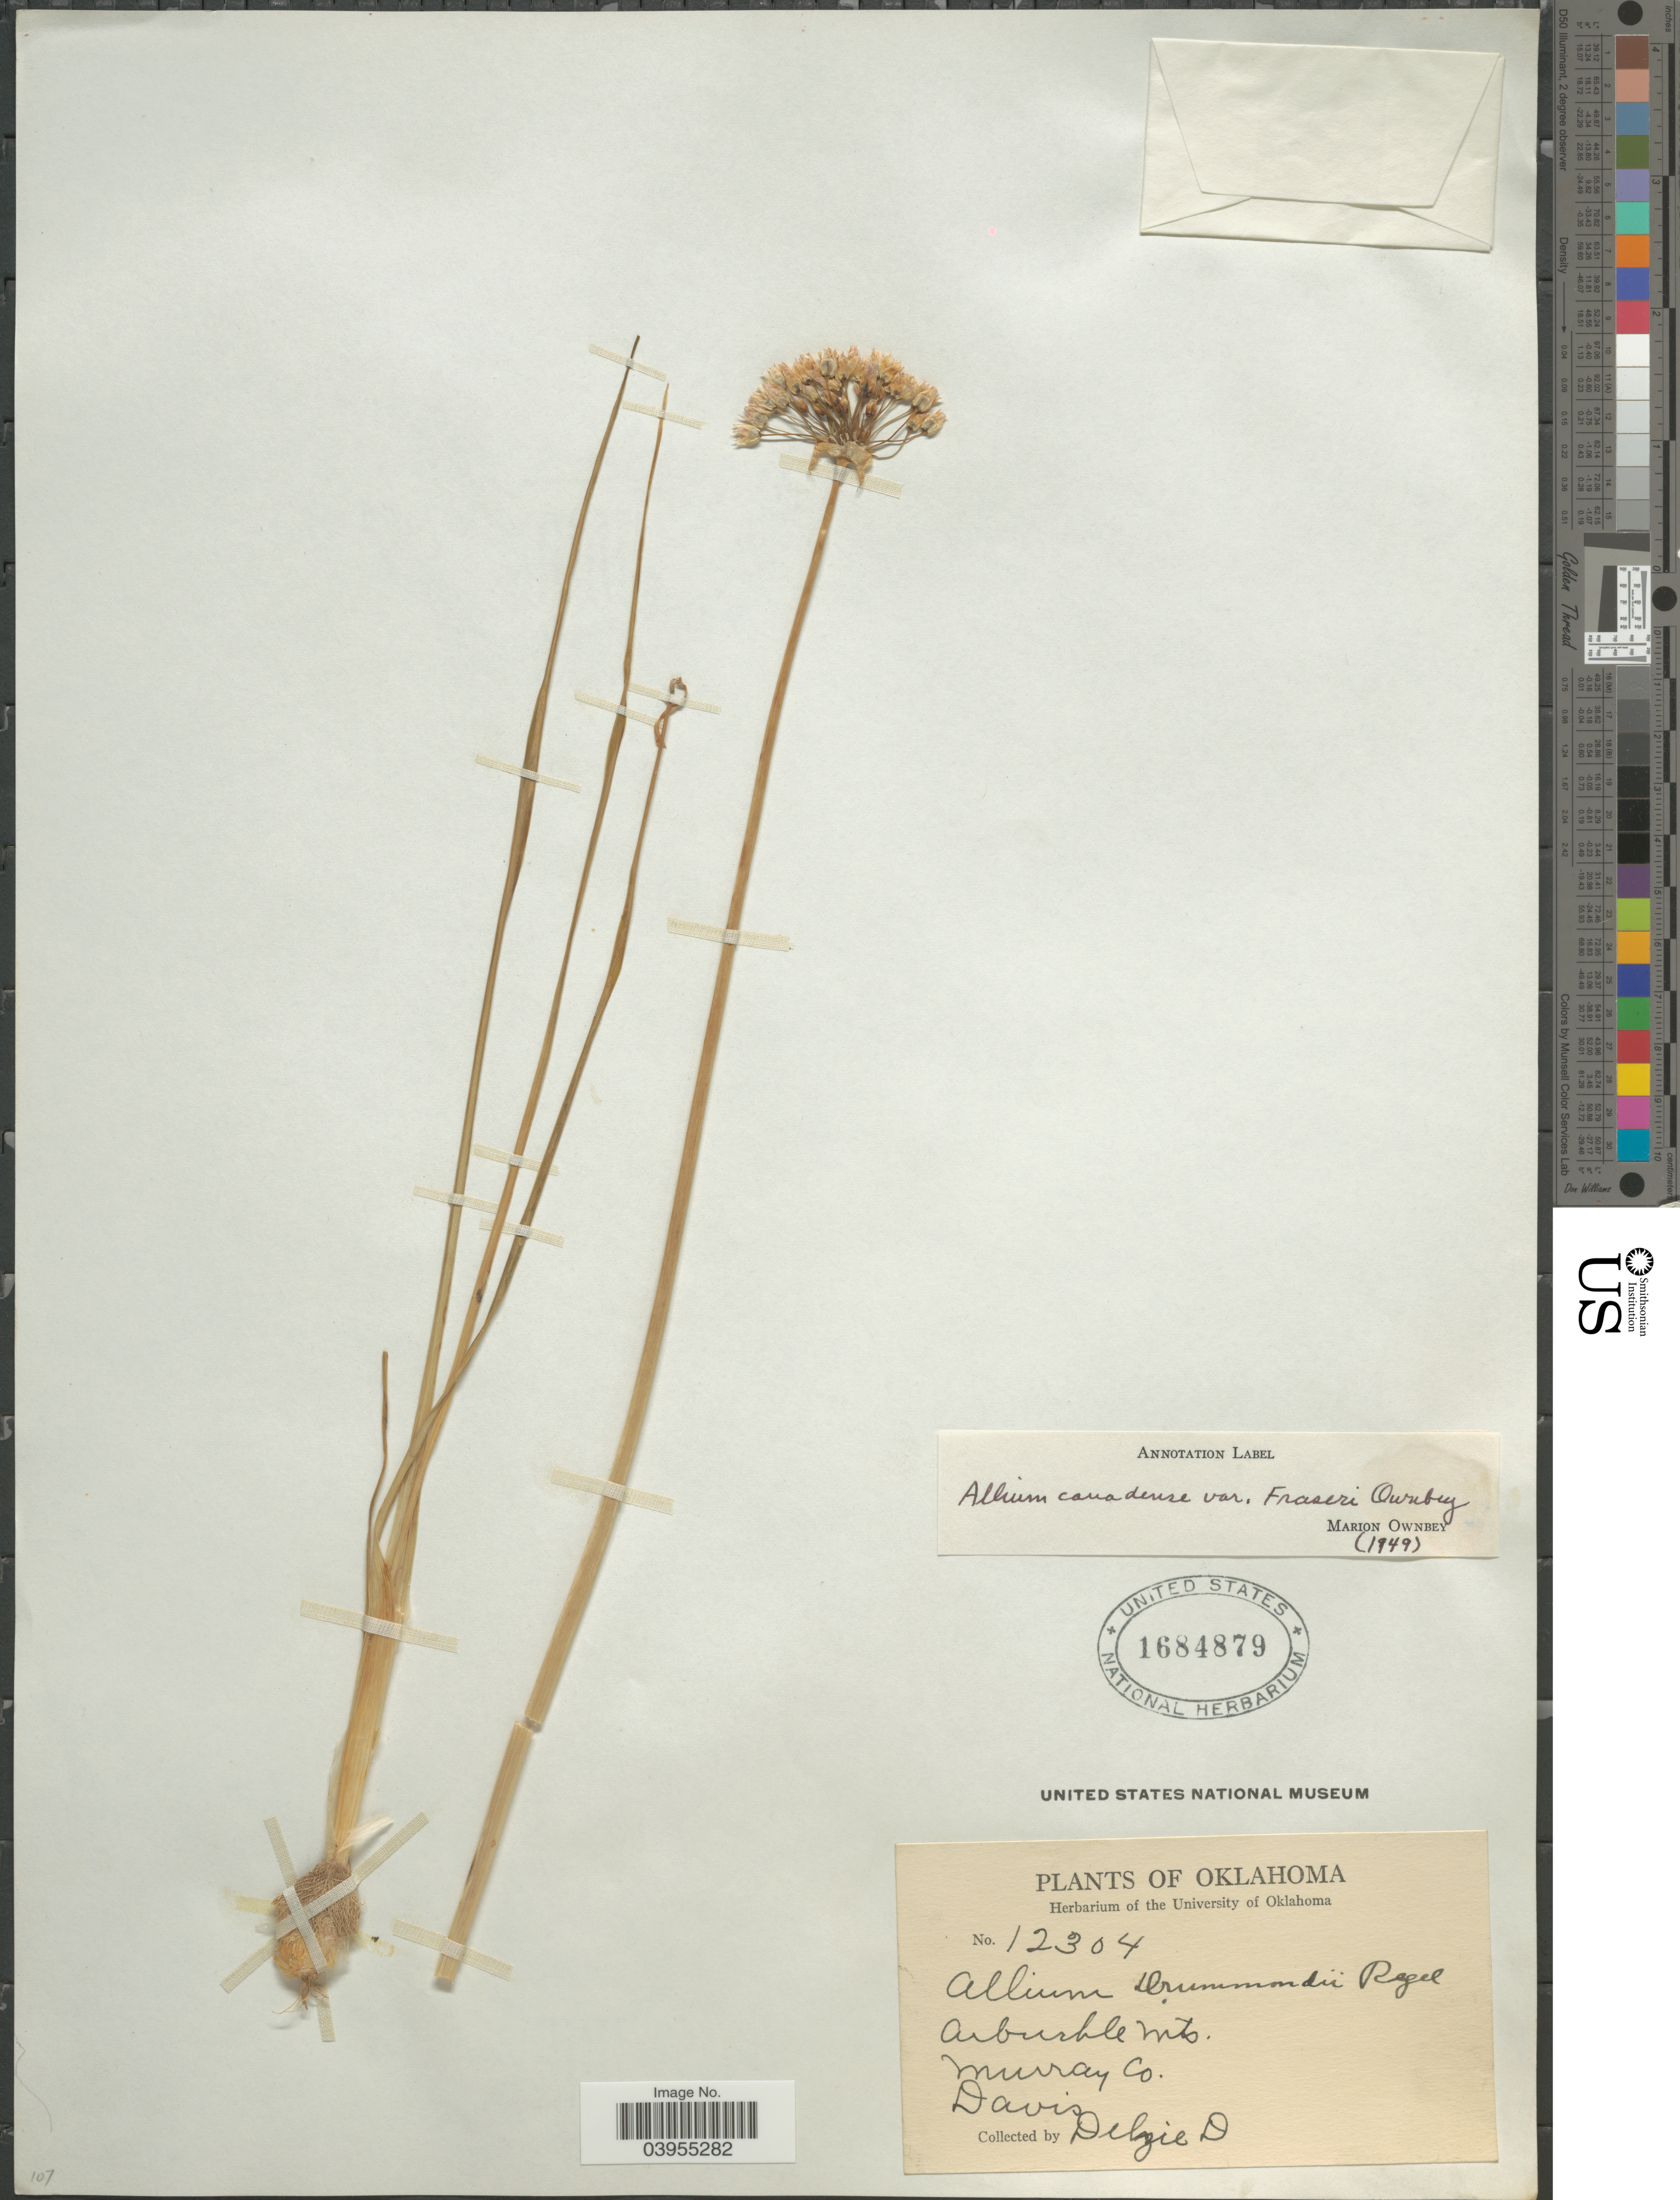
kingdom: Plantae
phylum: Tracheophyta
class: Liliopsida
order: Asparagales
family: Amaryllidaceae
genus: Allium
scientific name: Allium canadense var. mobilense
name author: (Regel) Traub & Ownbey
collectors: D. Damaree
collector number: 12304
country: United States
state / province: Oklahoma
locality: Arbuckle Mts. Murray Co. Davis.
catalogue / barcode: US 1684879